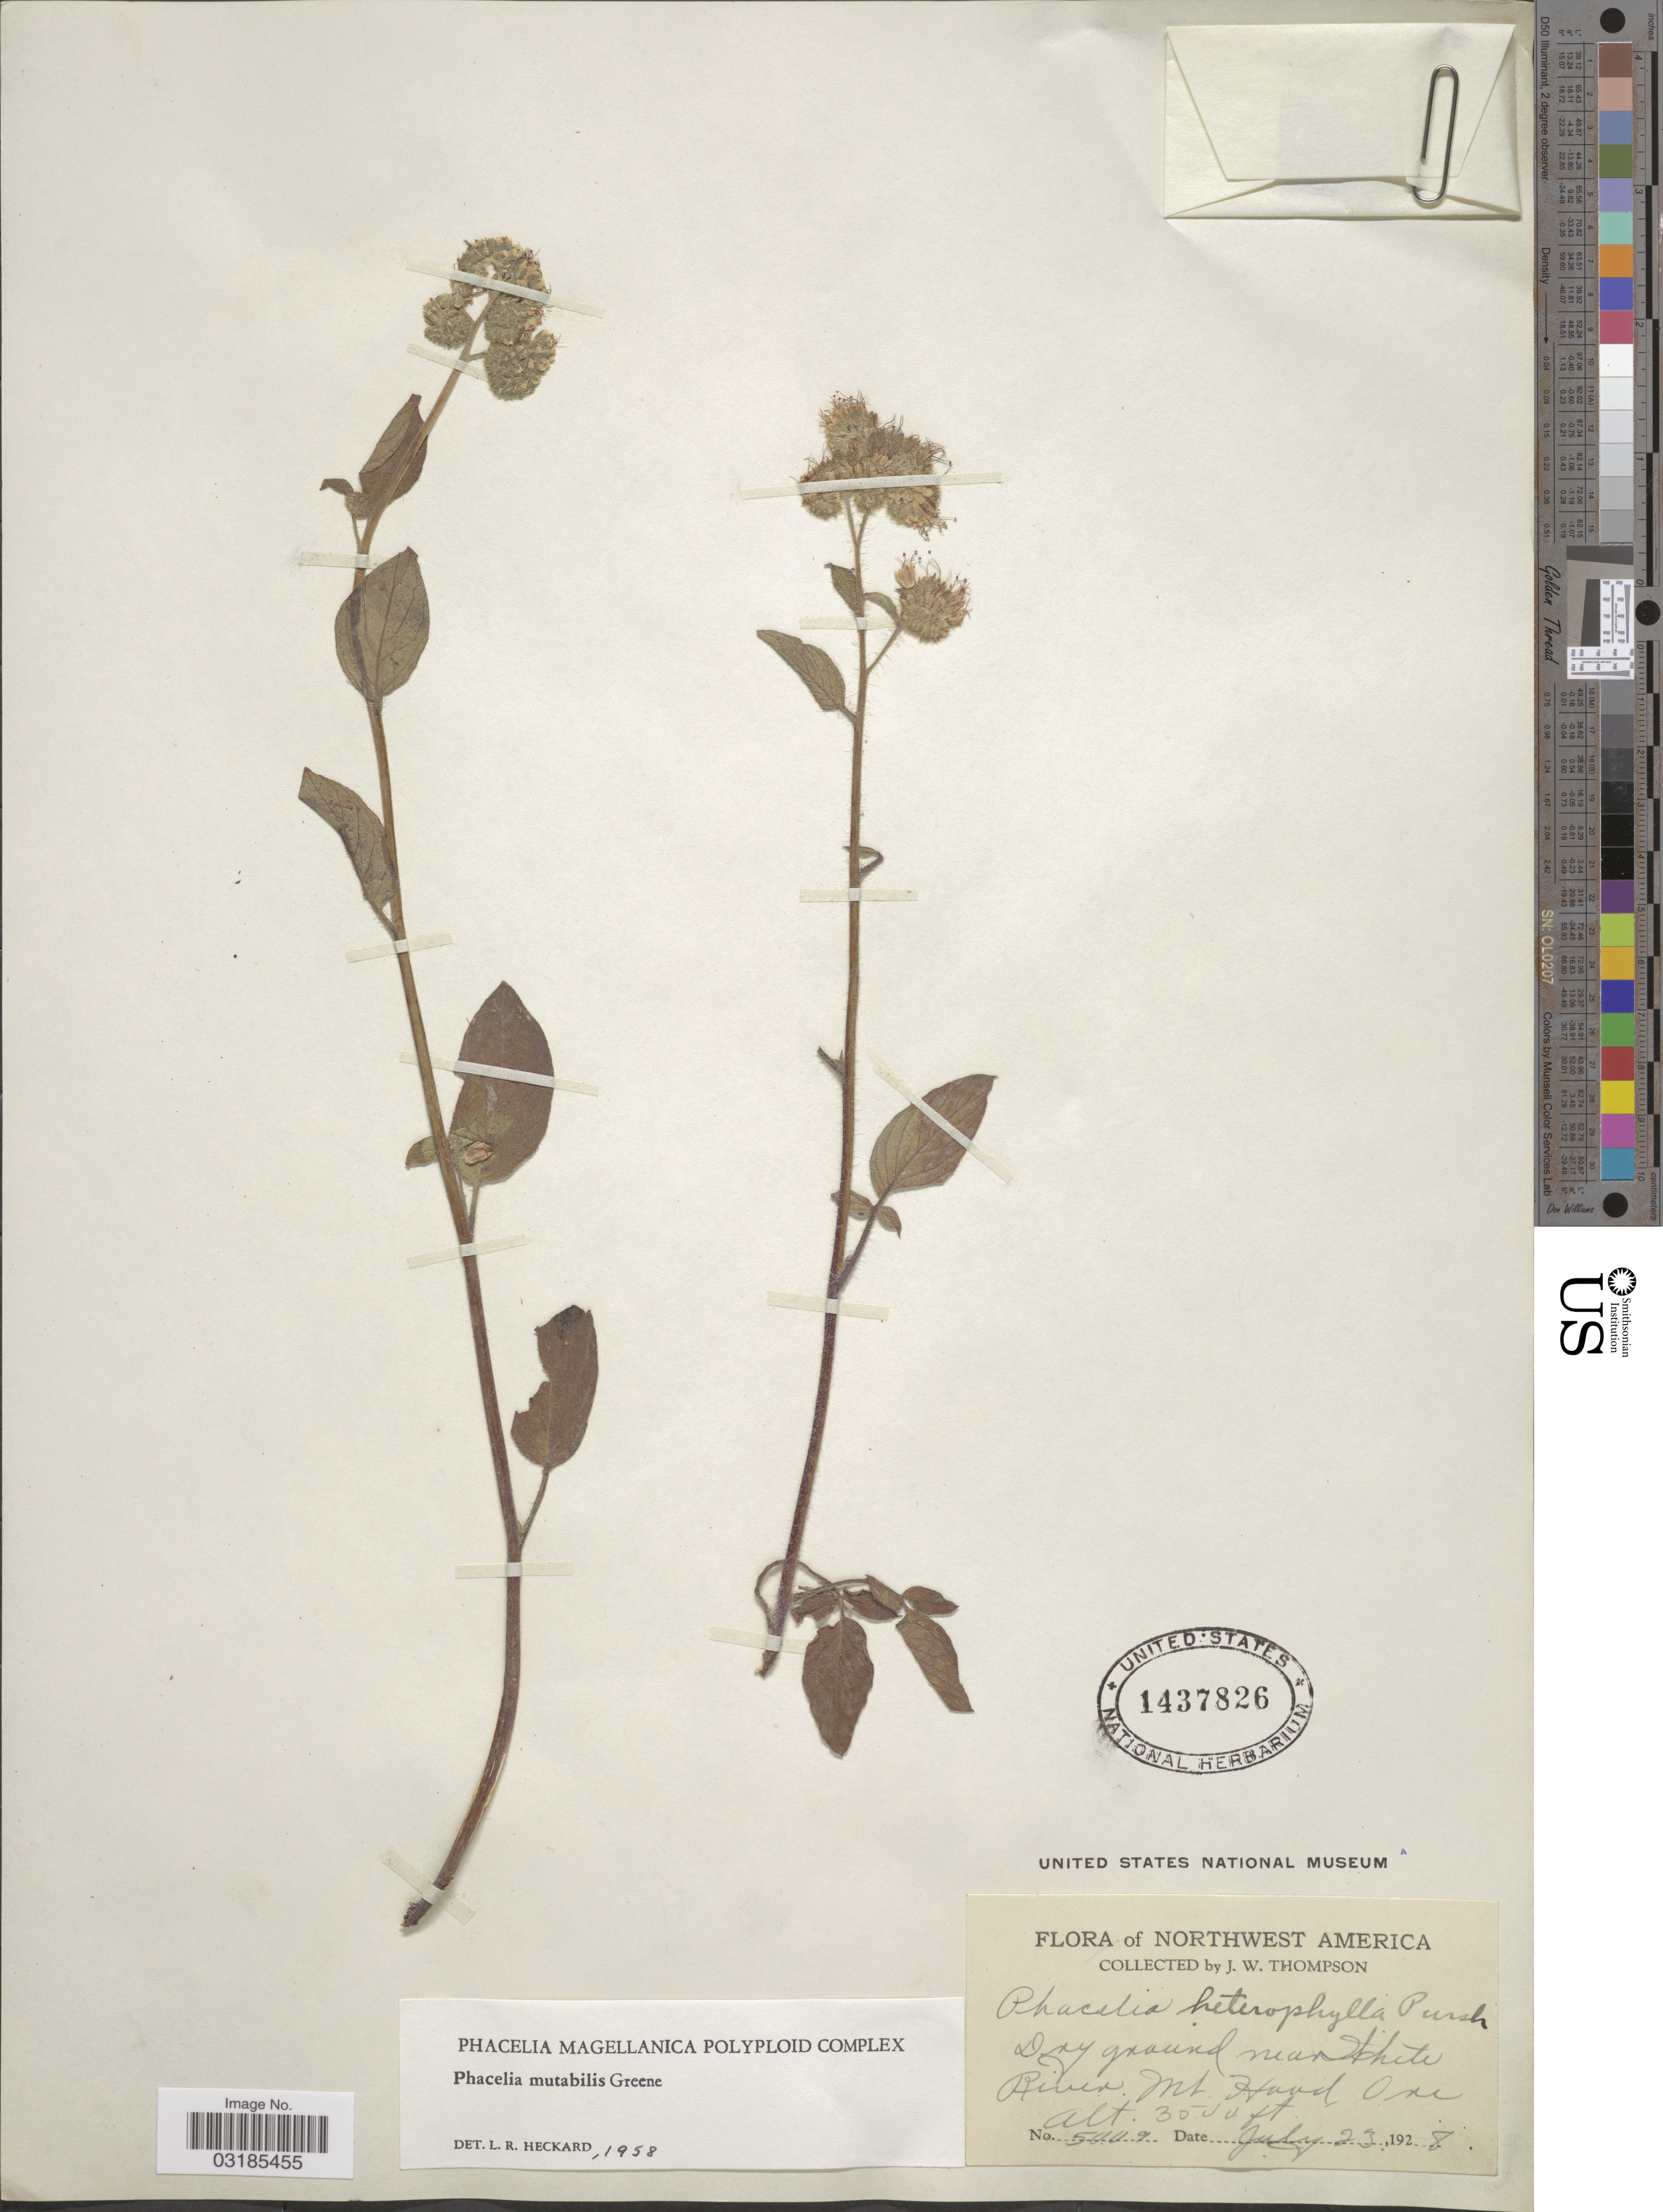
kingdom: Plantae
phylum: Tracheophyta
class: Magnoliopsida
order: Boraginales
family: Hydrophyllaceae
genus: Phacelia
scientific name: Phacelia mutabilis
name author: Greene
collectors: J. Thompson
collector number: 5009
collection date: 1928-07-23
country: United States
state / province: Oregon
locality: Northwest America. Near White River. Mt. Hood.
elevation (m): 914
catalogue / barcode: US 1437826